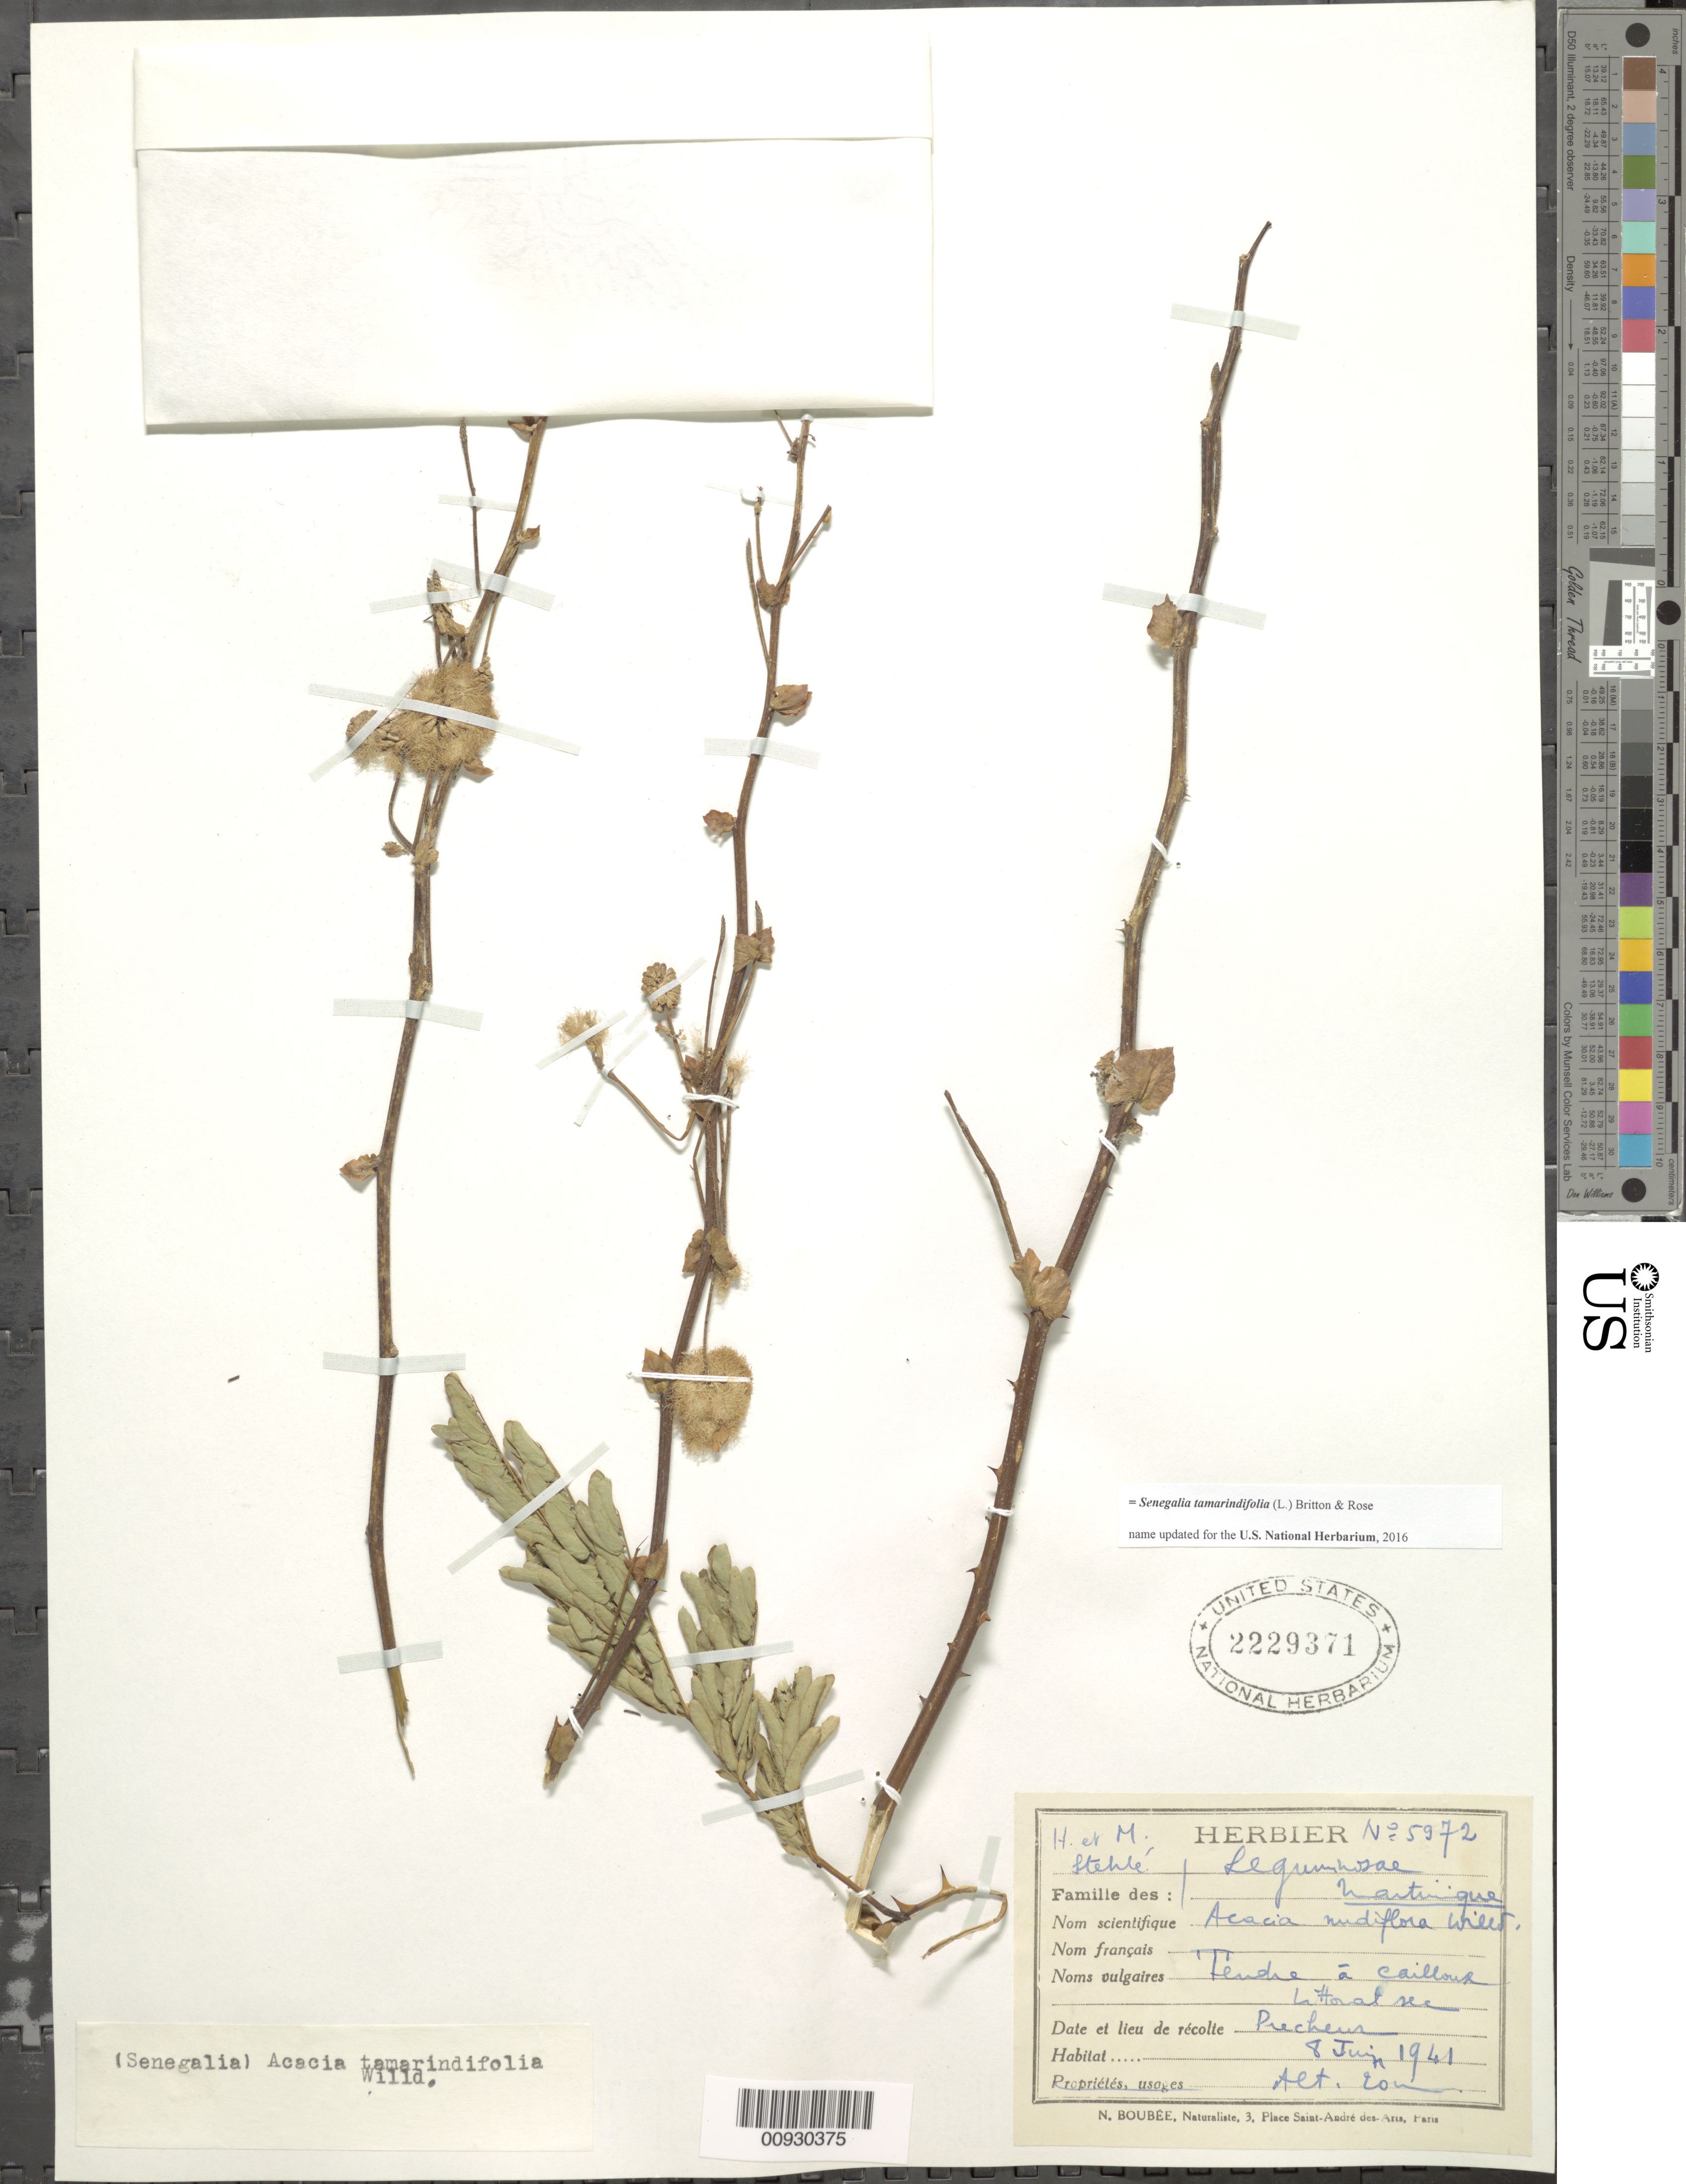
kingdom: Plantae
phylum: Tracheophyta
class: Magnoliopsida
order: Fabales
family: Fabaceae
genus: Senegalia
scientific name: Senegalia tamarindifolia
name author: (L.) Britton & Rose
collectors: H. Stehlé & M. Stehlé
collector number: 5972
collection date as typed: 08 Jun 1941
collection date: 1941-06-08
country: Martinique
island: Martinique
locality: Precheus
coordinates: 0 N, 0 E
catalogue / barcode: US 2229371